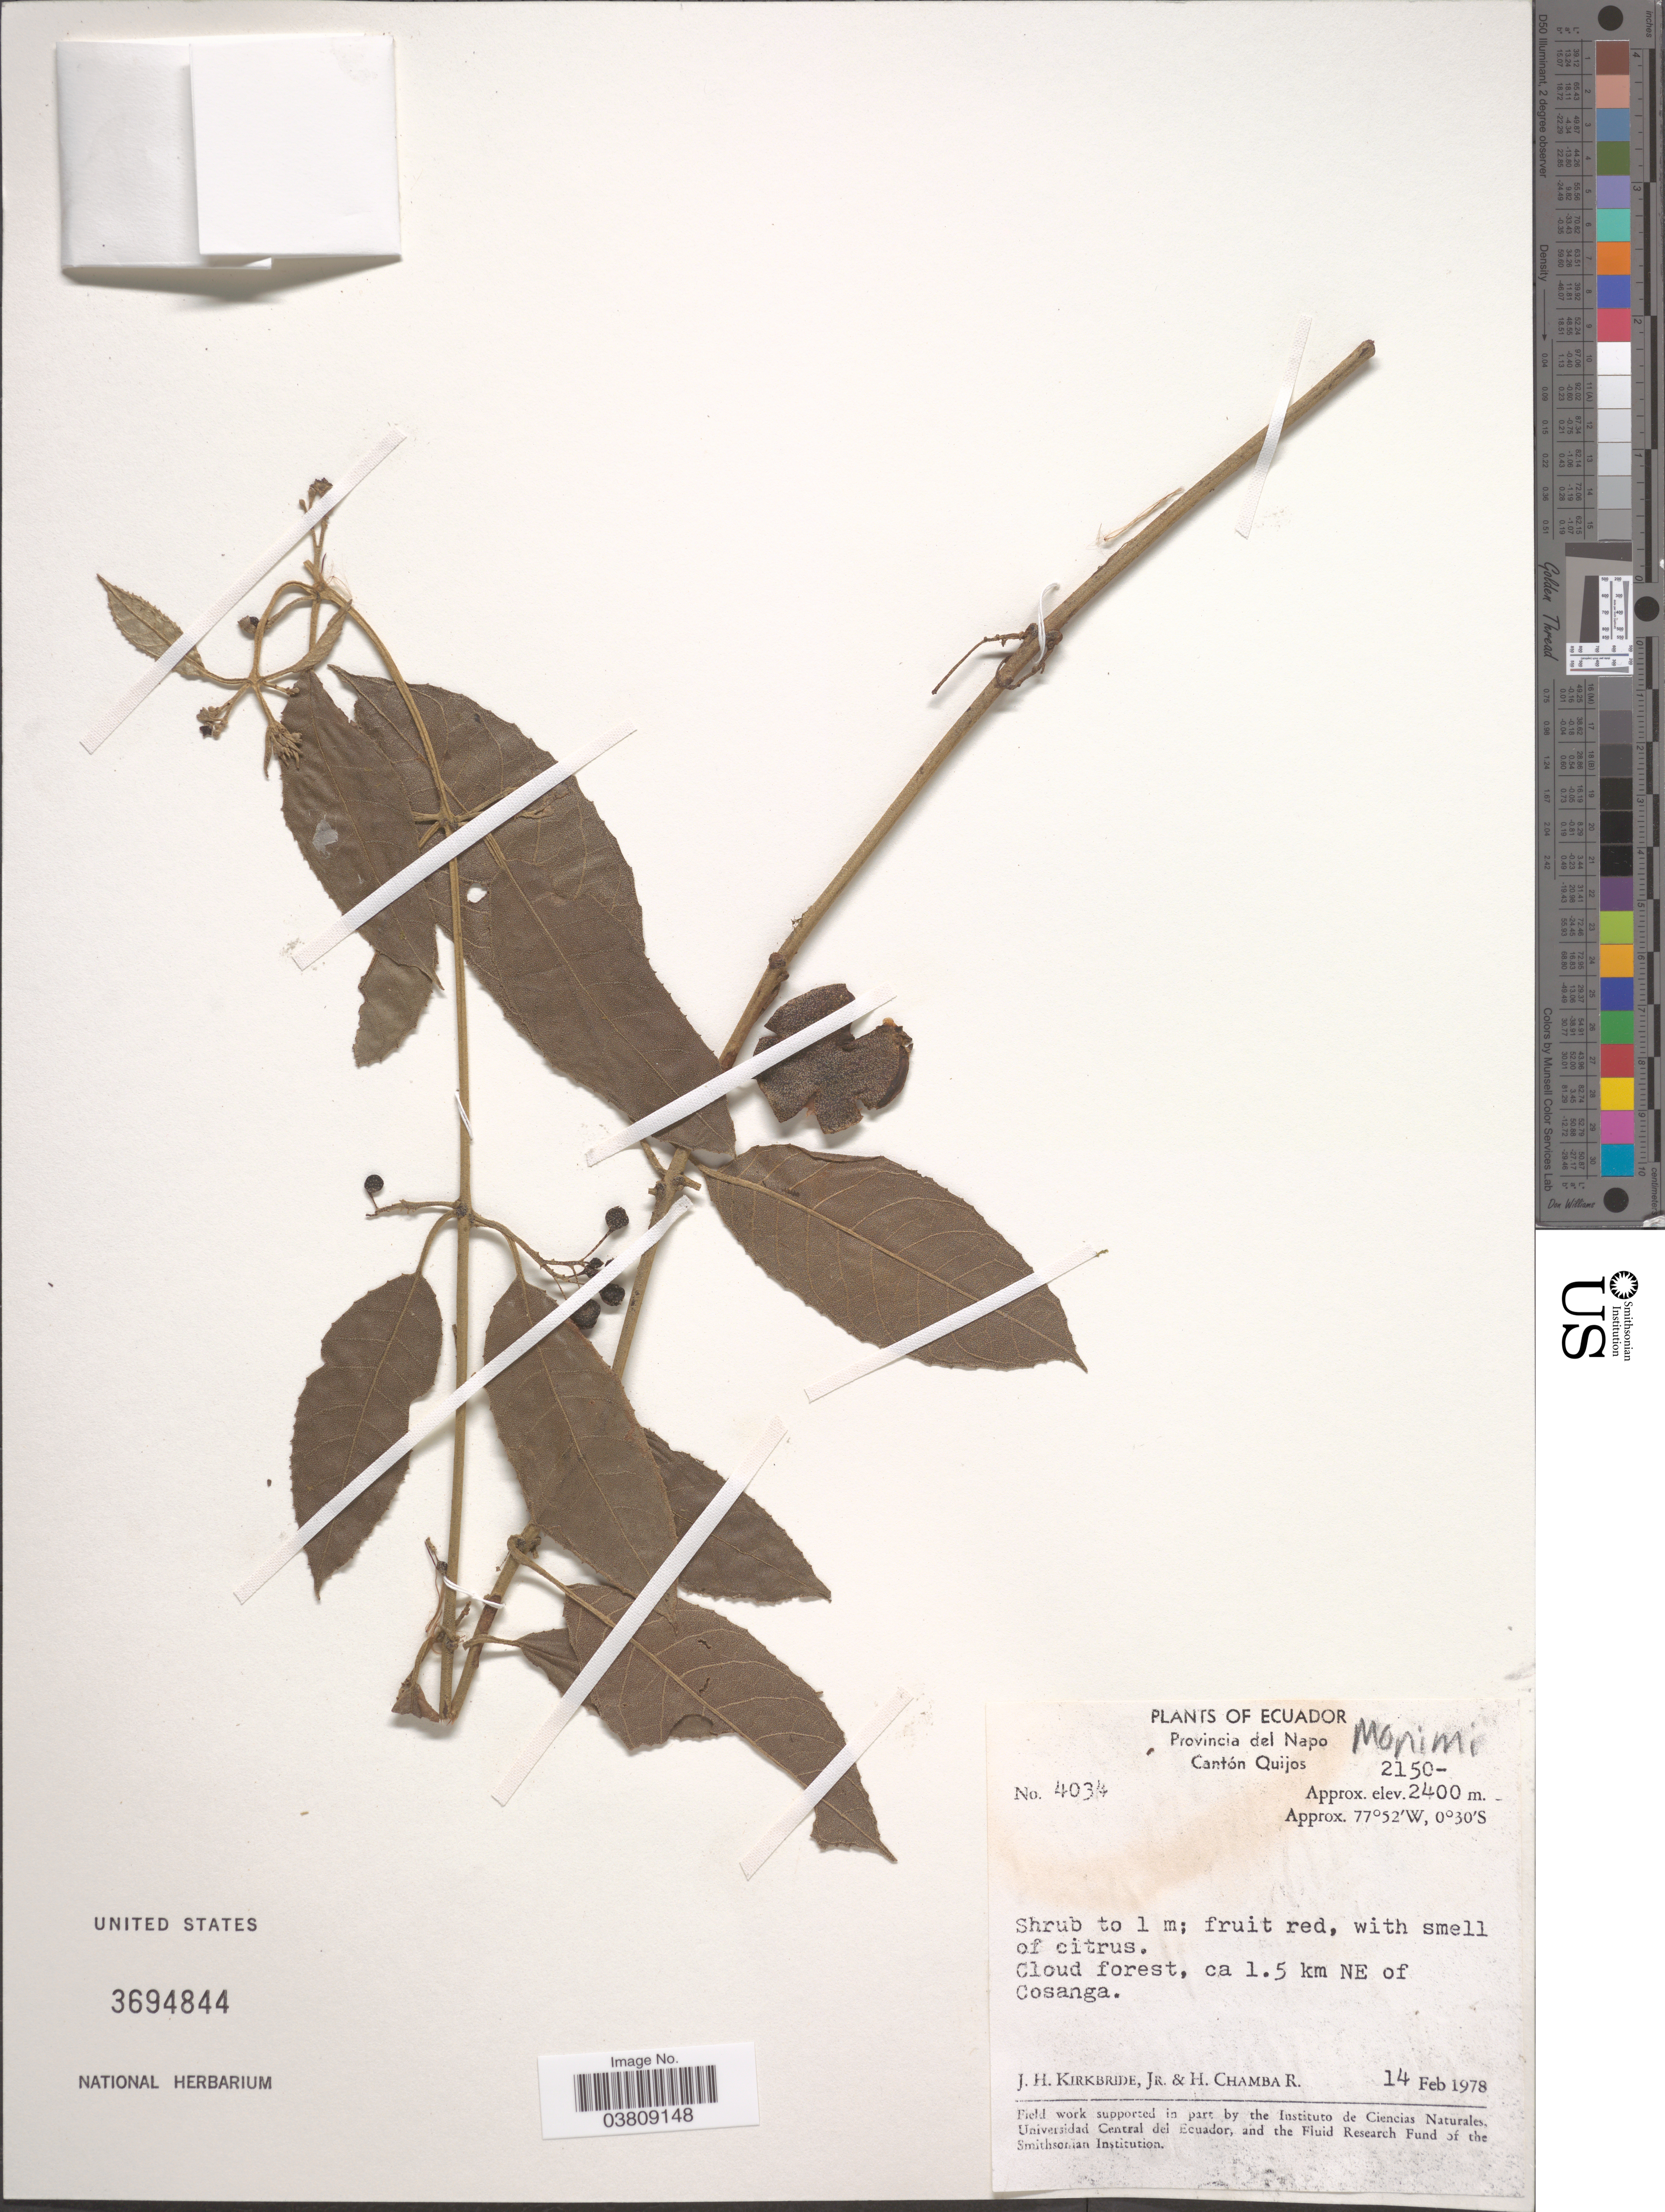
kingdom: Plantae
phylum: Tracheophyta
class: Magnoliopsida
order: Laurales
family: Monimiaceae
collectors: J. H. Kirkbride & H. Chamba R.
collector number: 4034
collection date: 1978-02-14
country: Ecuador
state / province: Napo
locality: Cantón Quijos. Cloud forest, ca 1.5 km NE of Cosanga.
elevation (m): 2400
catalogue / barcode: US 3694844